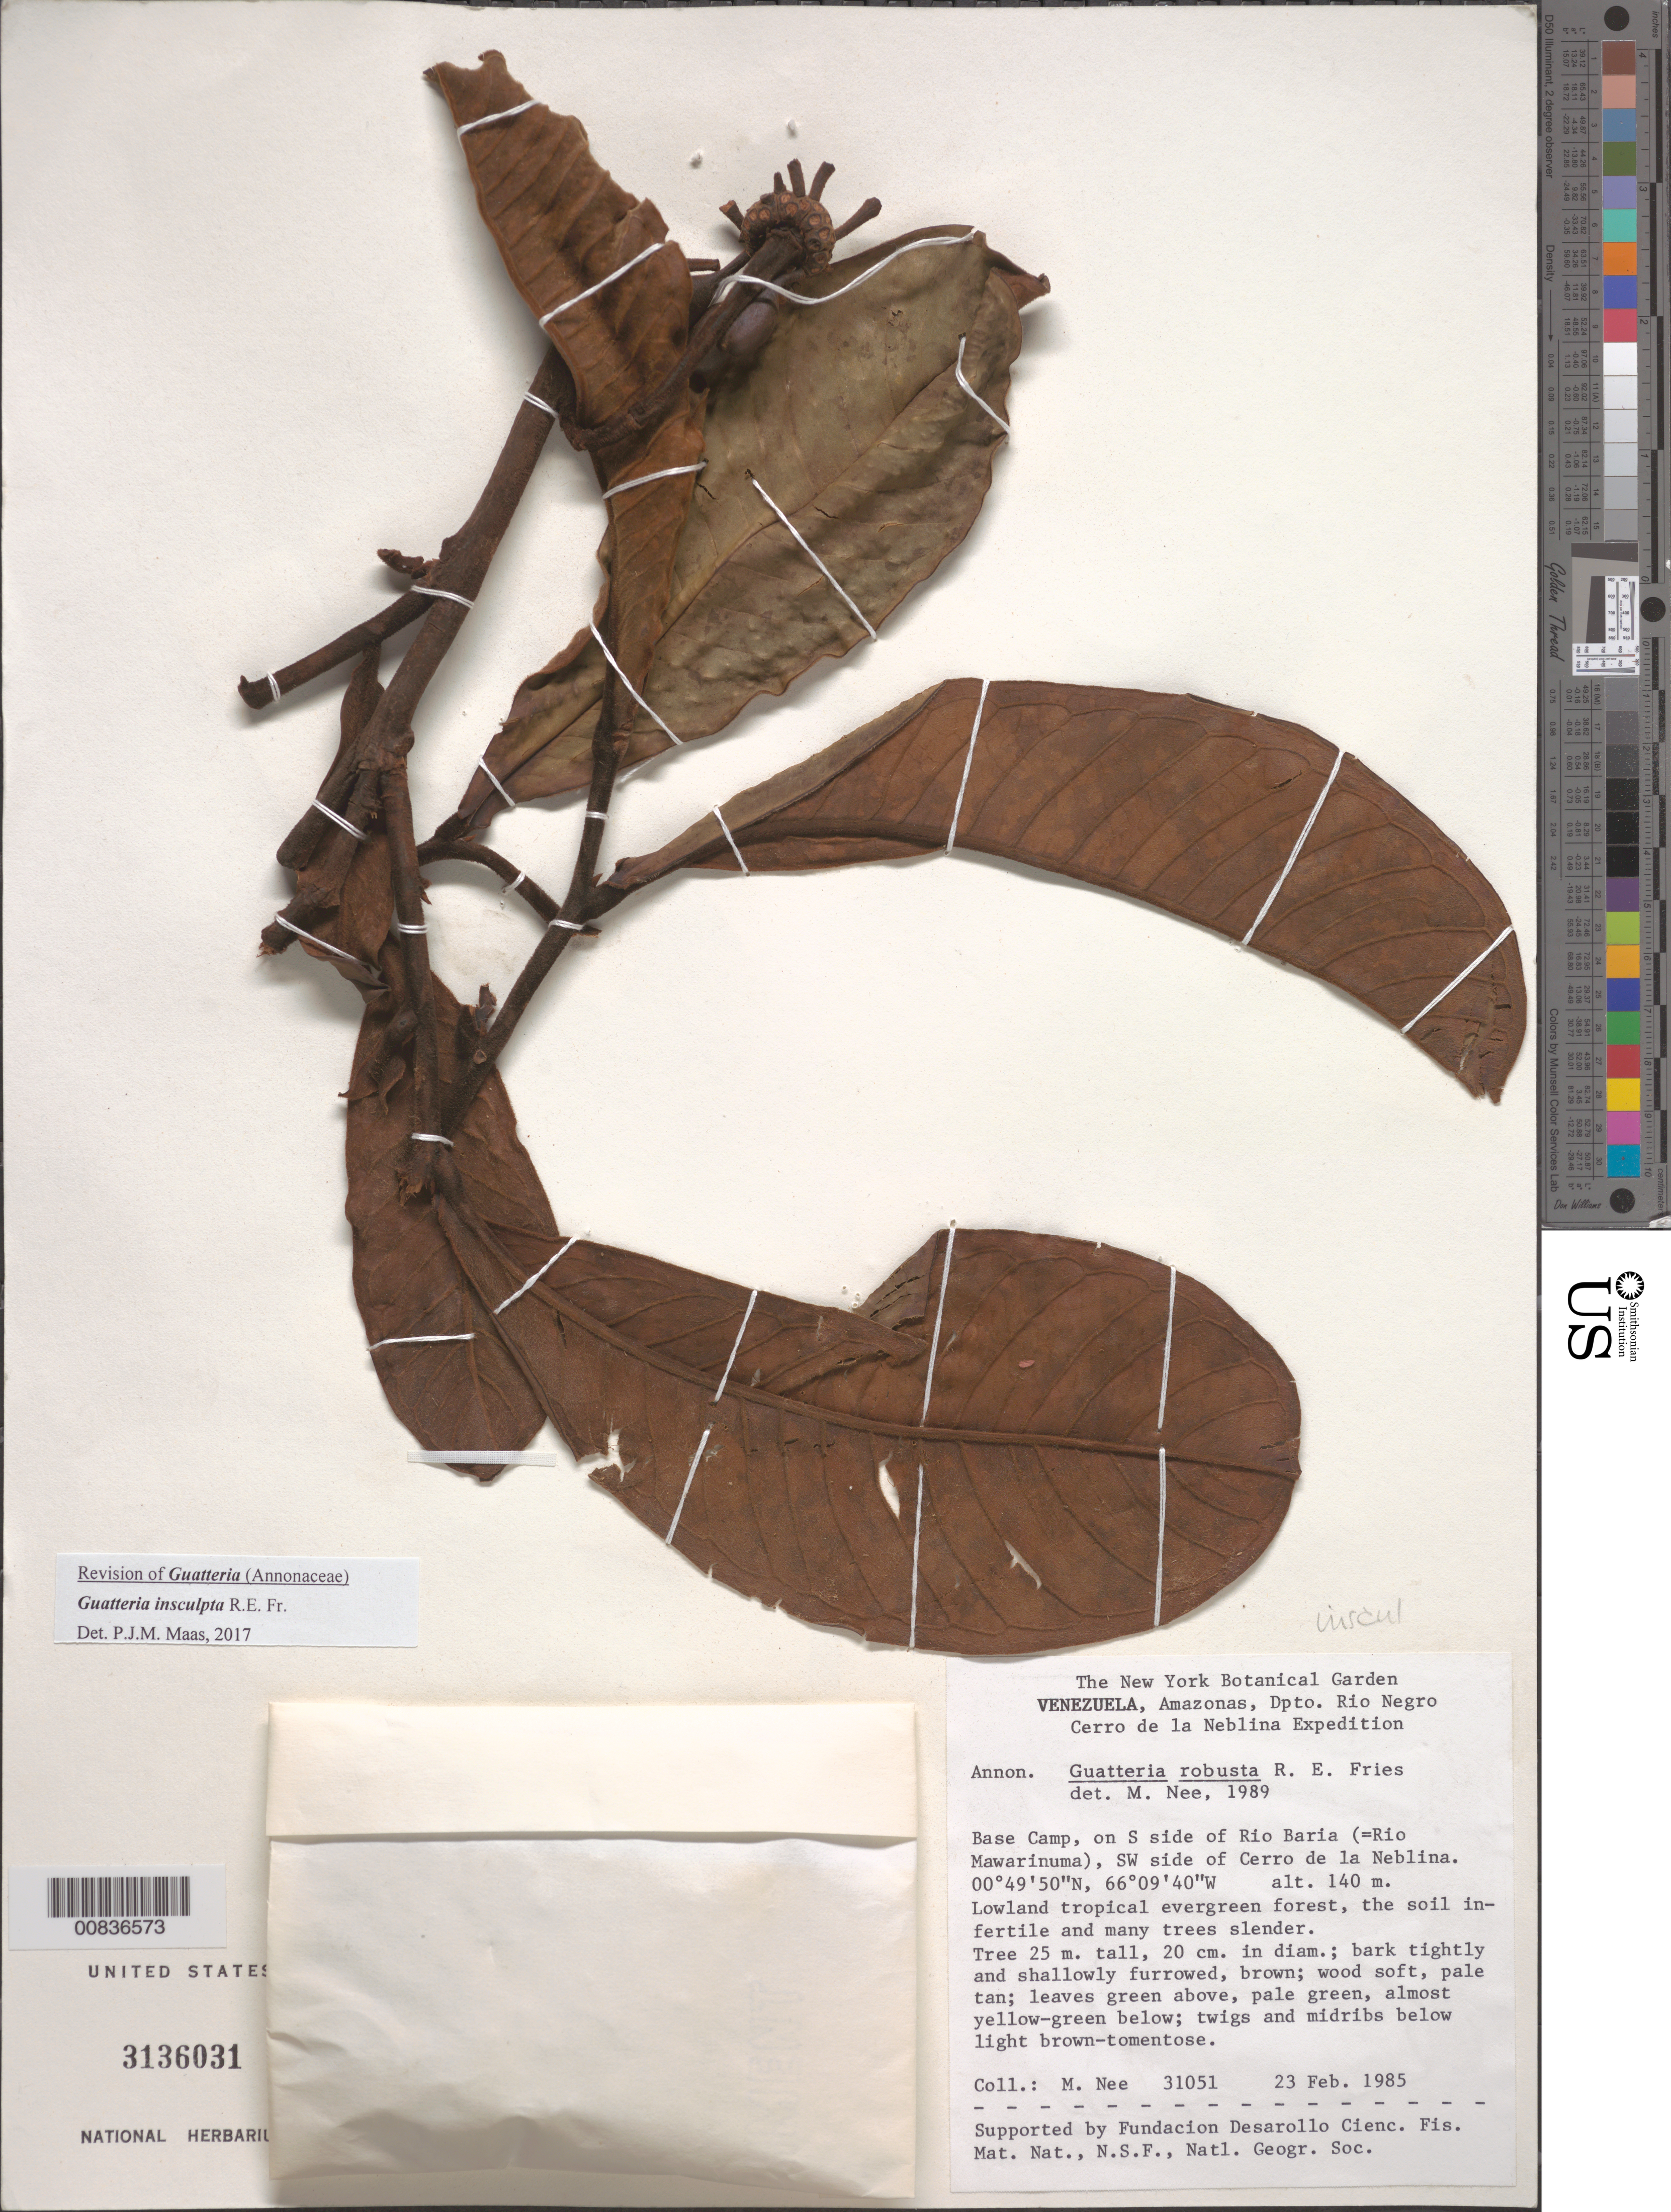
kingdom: Plantae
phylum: Tracheophyta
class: Magnoliopsida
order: Magnoliales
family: Annonaceae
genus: Guatteria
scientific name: Guatteria insculpta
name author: R.E. Fr.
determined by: Maas, Paul J.; Maas, H.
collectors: M. Nee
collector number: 31051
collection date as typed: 23-Feb-85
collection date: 1985-02-23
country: Venezuela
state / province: Amazonas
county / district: Río Negro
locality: Cerro de la Neblina, Base Camp on S side of Río Baria (=Río Mawarinuma), SW side of Cerro de la Neblina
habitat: Tropical lowland evergreen forest, infertile soil, many trees very slender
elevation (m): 140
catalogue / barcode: US 3136031